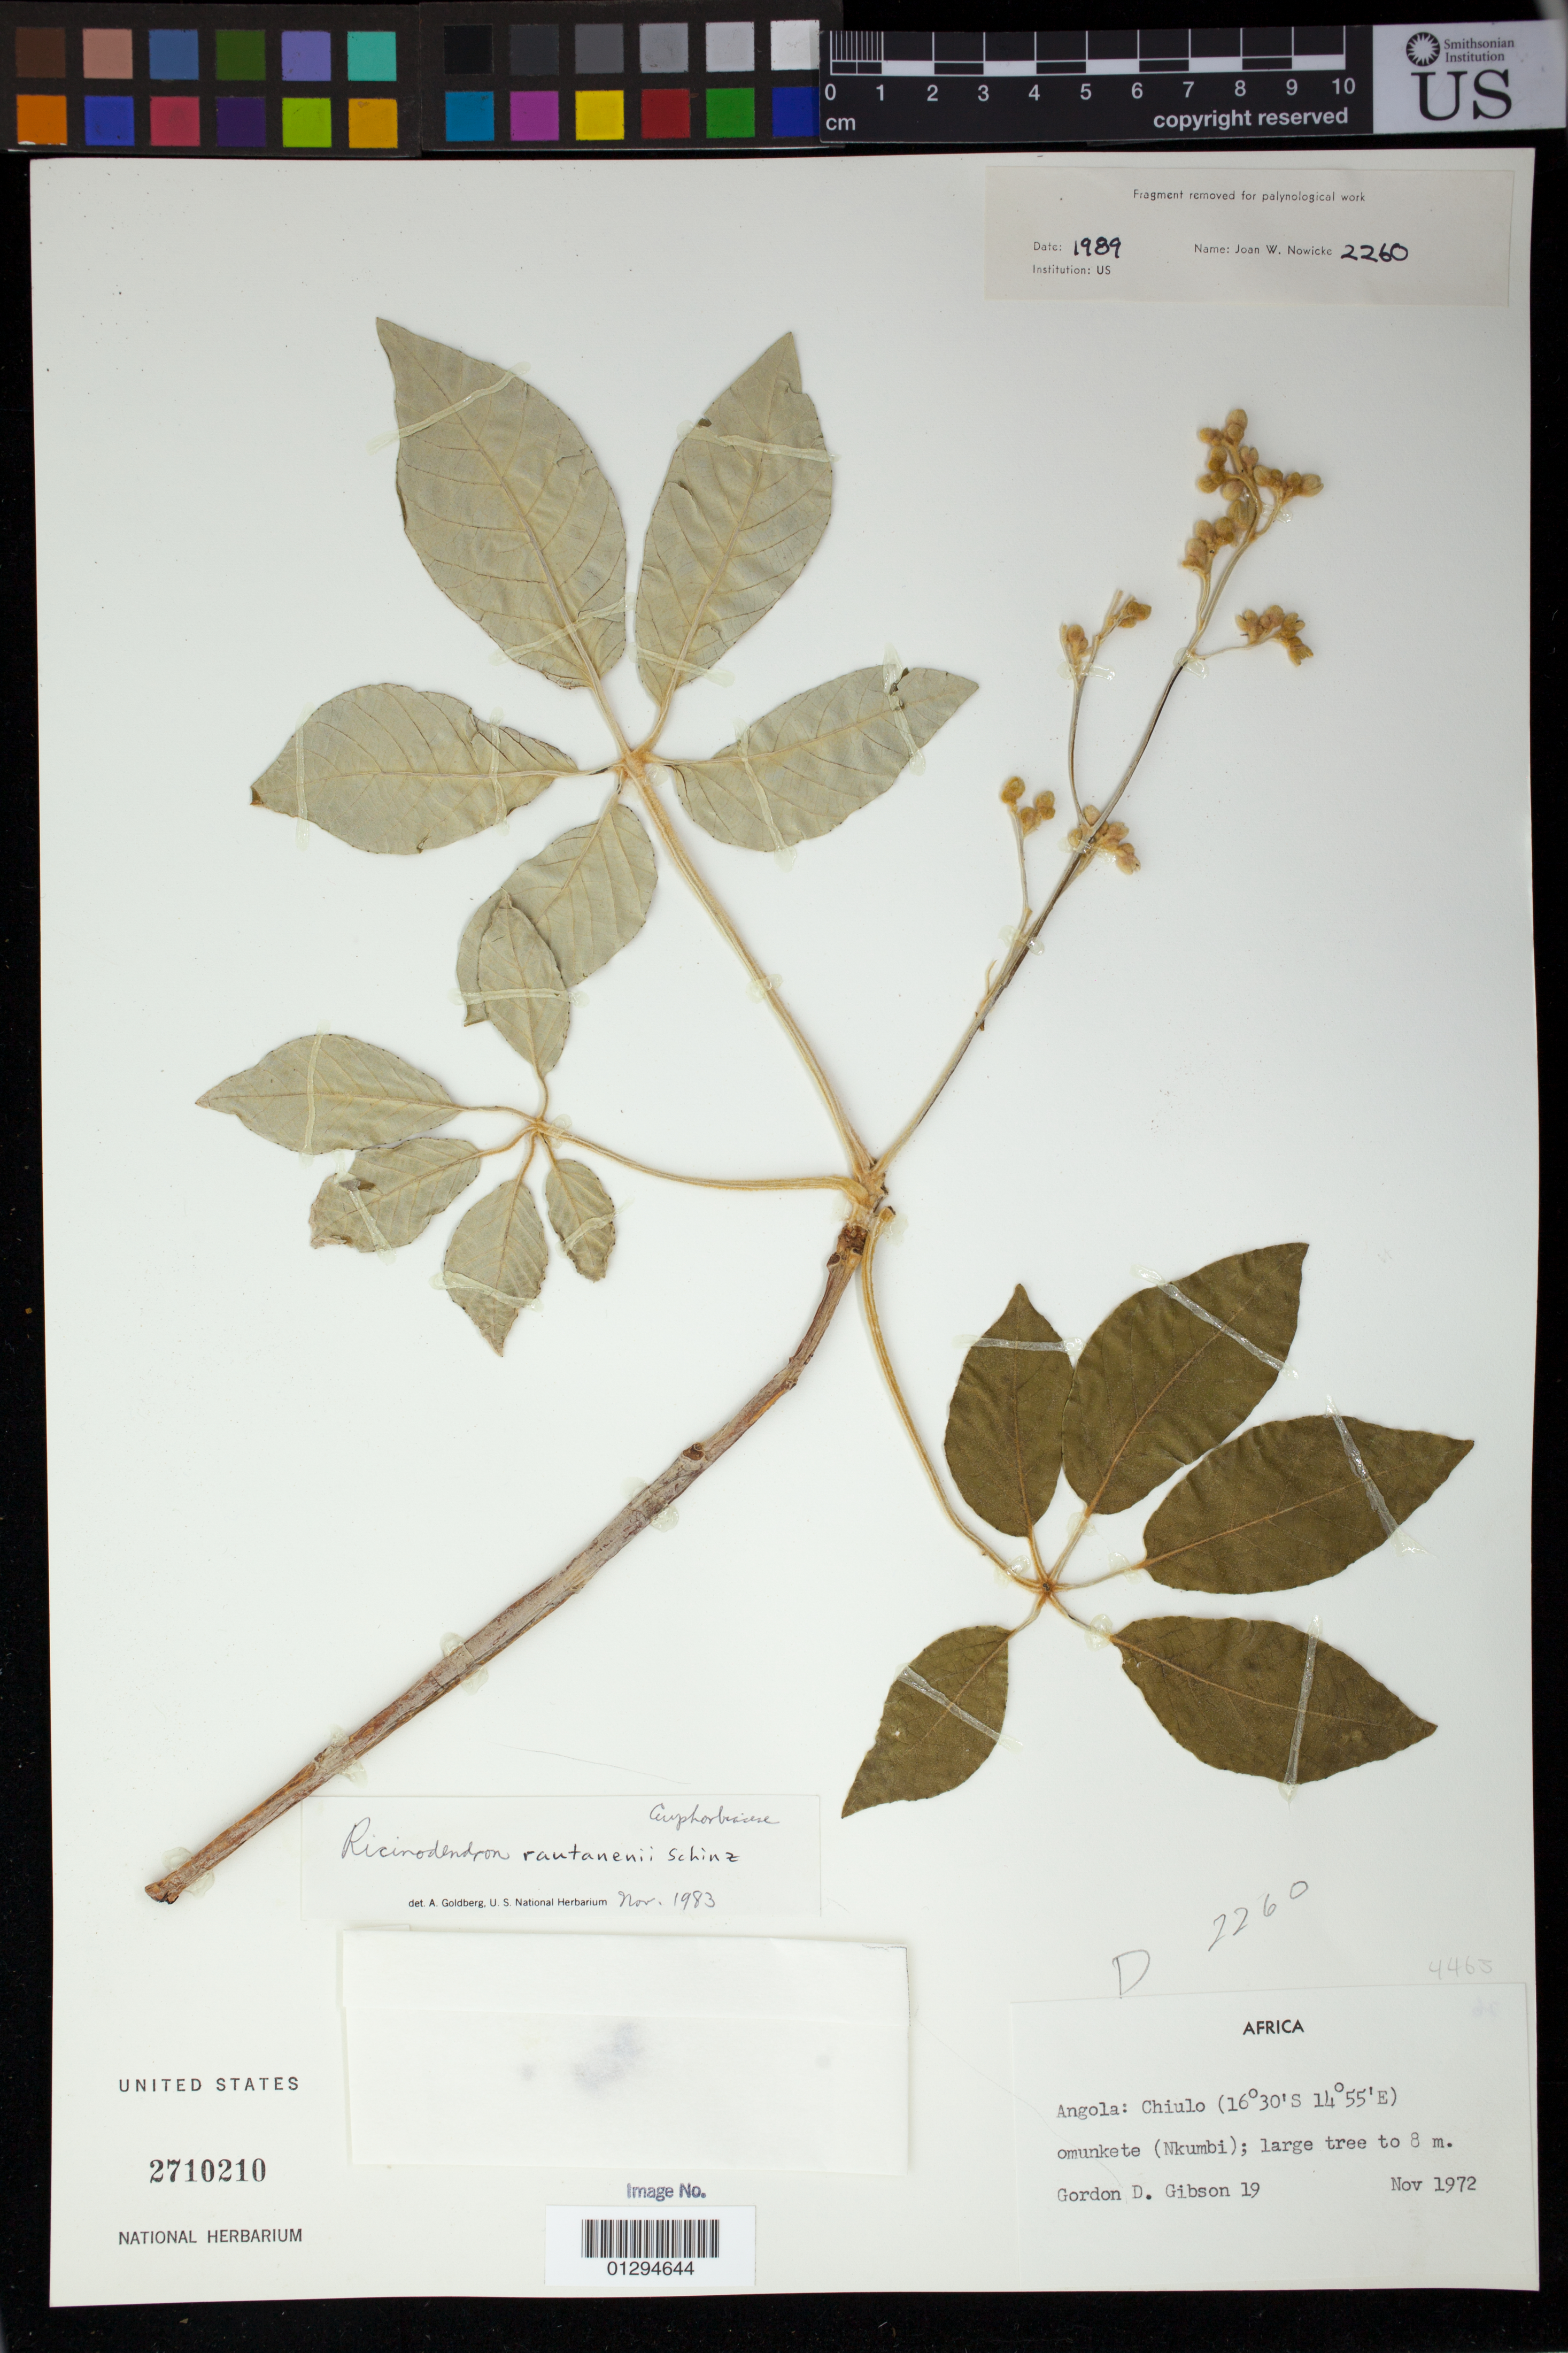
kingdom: Plantae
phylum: Tracheophyta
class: Magnoliopsida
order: Malpighiales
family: Euphorbiaceae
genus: Ricinodendron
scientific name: Ricinodendron rautanenii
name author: Schinz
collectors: G. D. Gibson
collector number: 19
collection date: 1972-11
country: Angola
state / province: Cunene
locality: Chiulo, Ombadja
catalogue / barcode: US 2710210